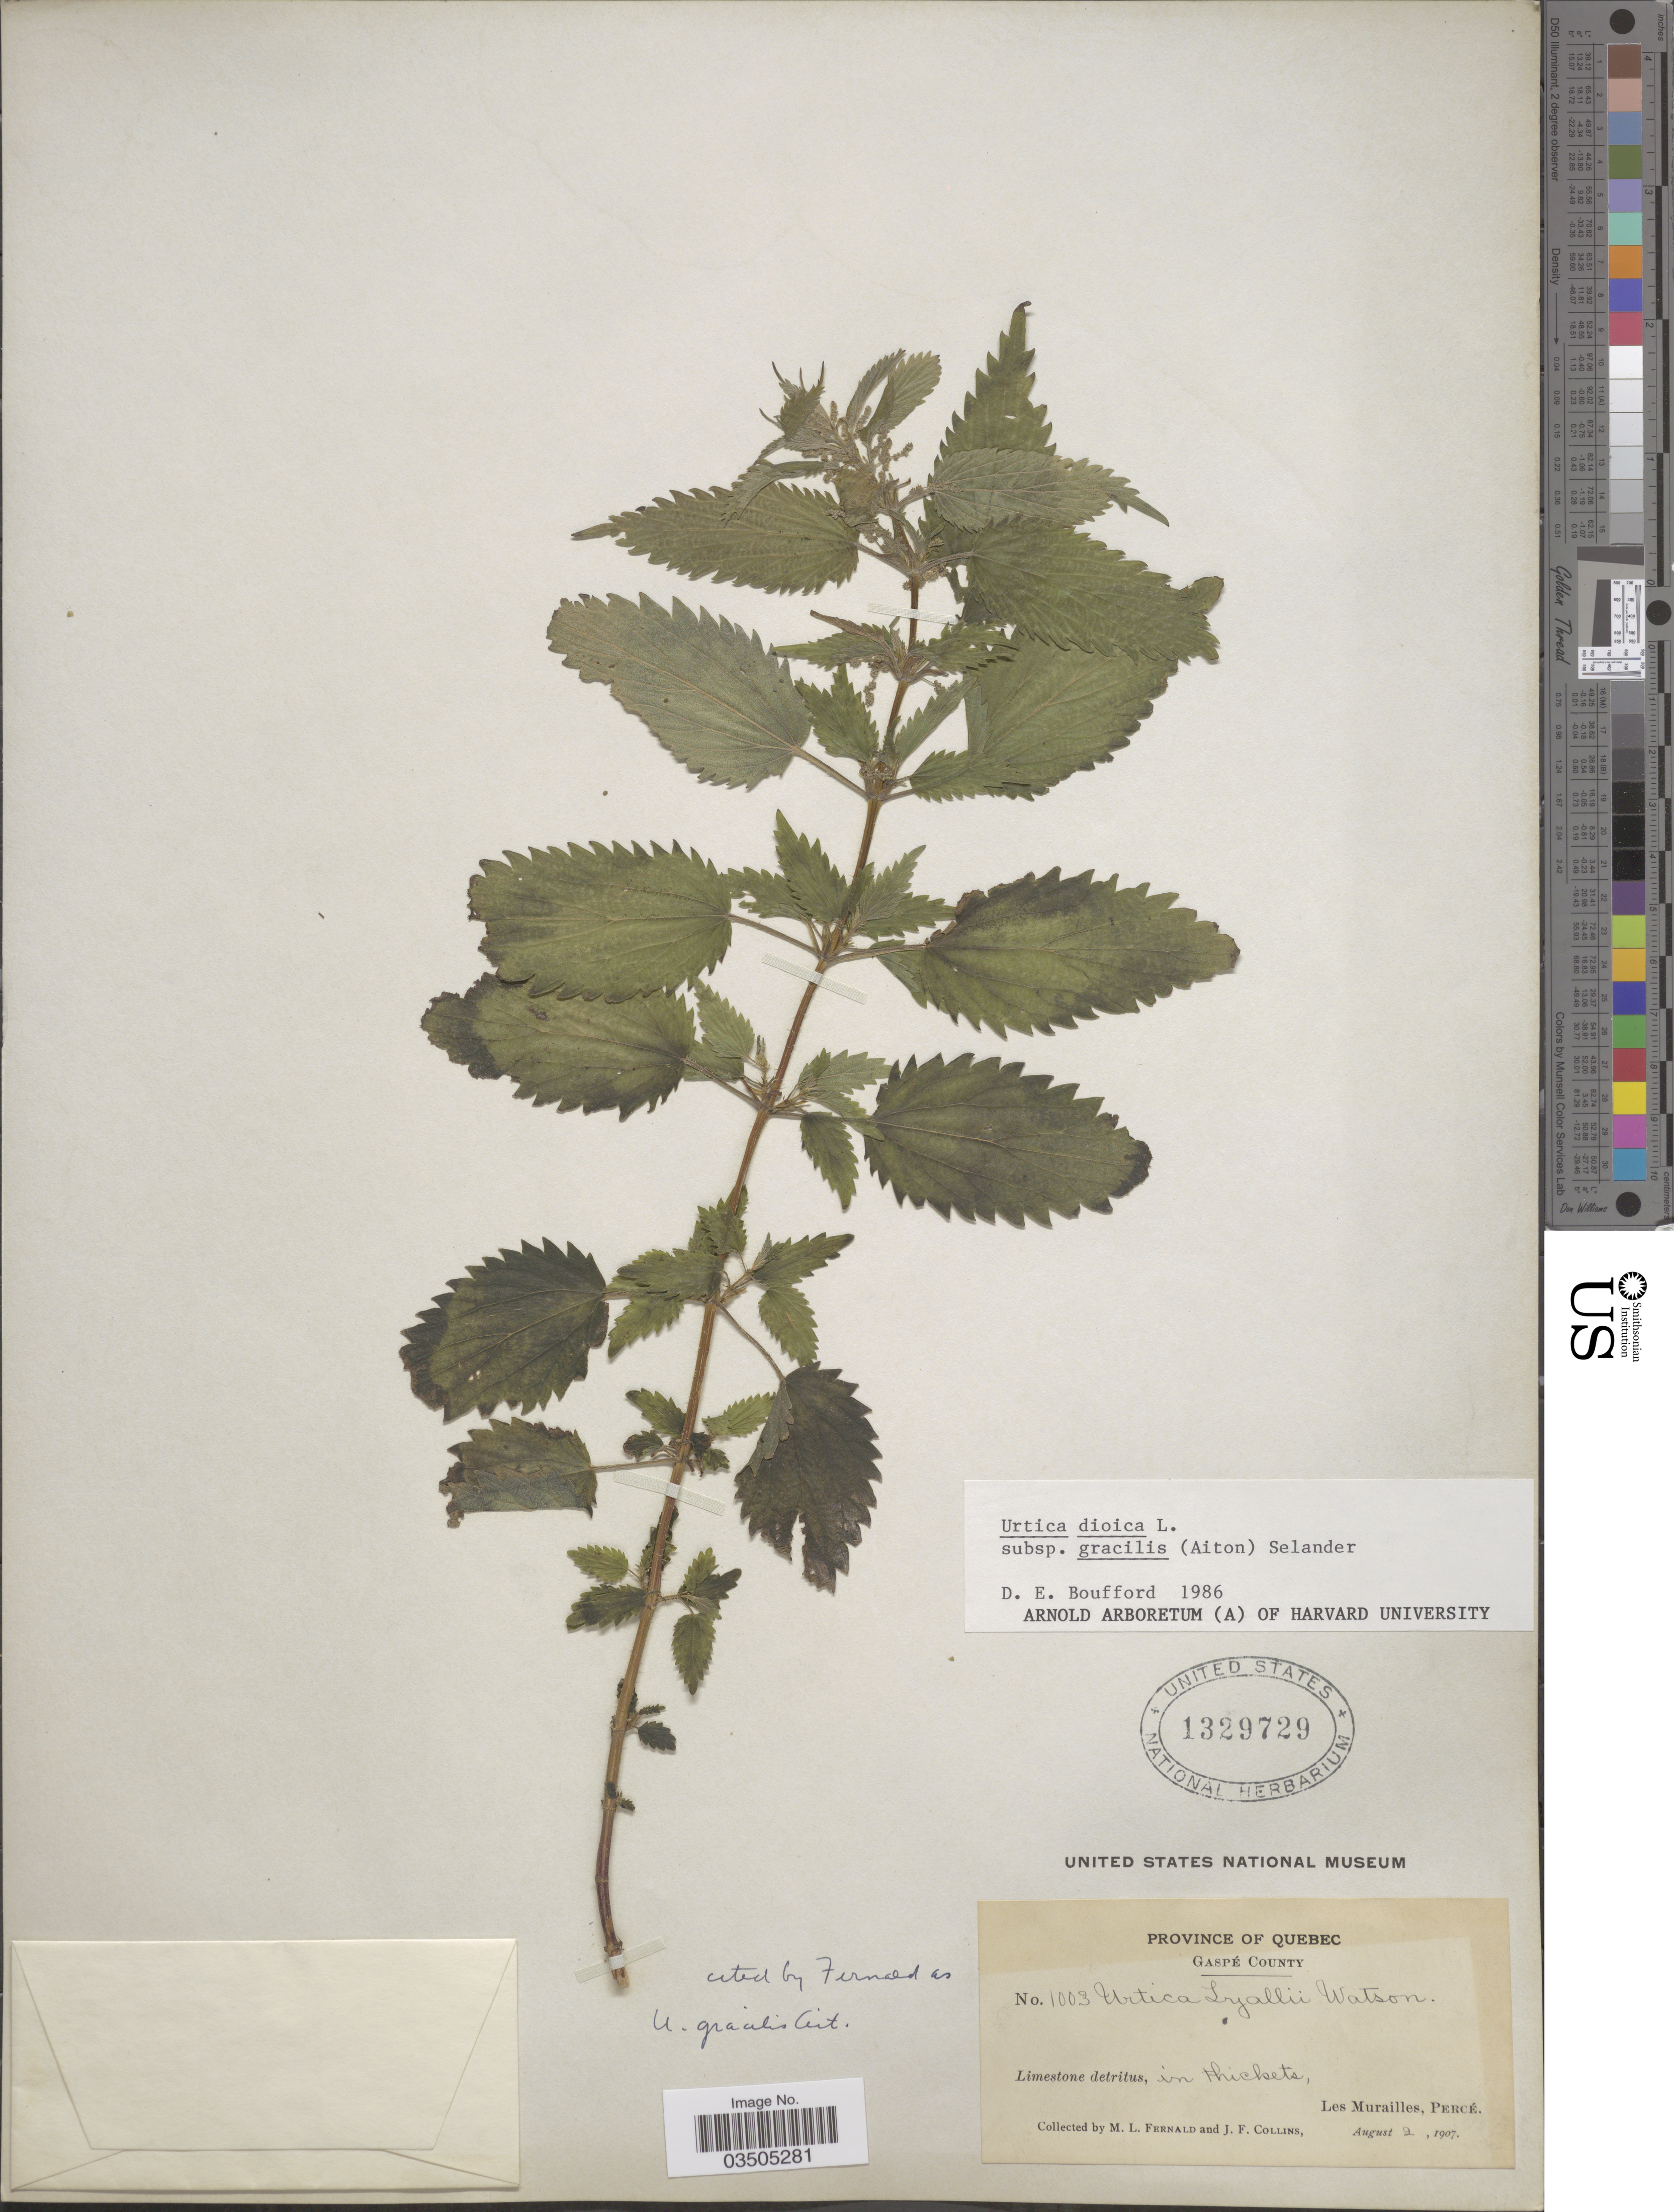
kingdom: Plantae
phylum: Tracheophyta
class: Magnoliopsida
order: Rosales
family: Urticaceae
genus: Urtica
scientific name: Urtica dioica subsp. gracilis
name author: L.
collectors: M. L. Fernald & J. Collins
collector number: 1003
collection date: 1907-08-02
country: Canada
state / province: Quebec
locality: Gaspé County. Les Murailles, Percé.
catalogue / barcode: US 1329729